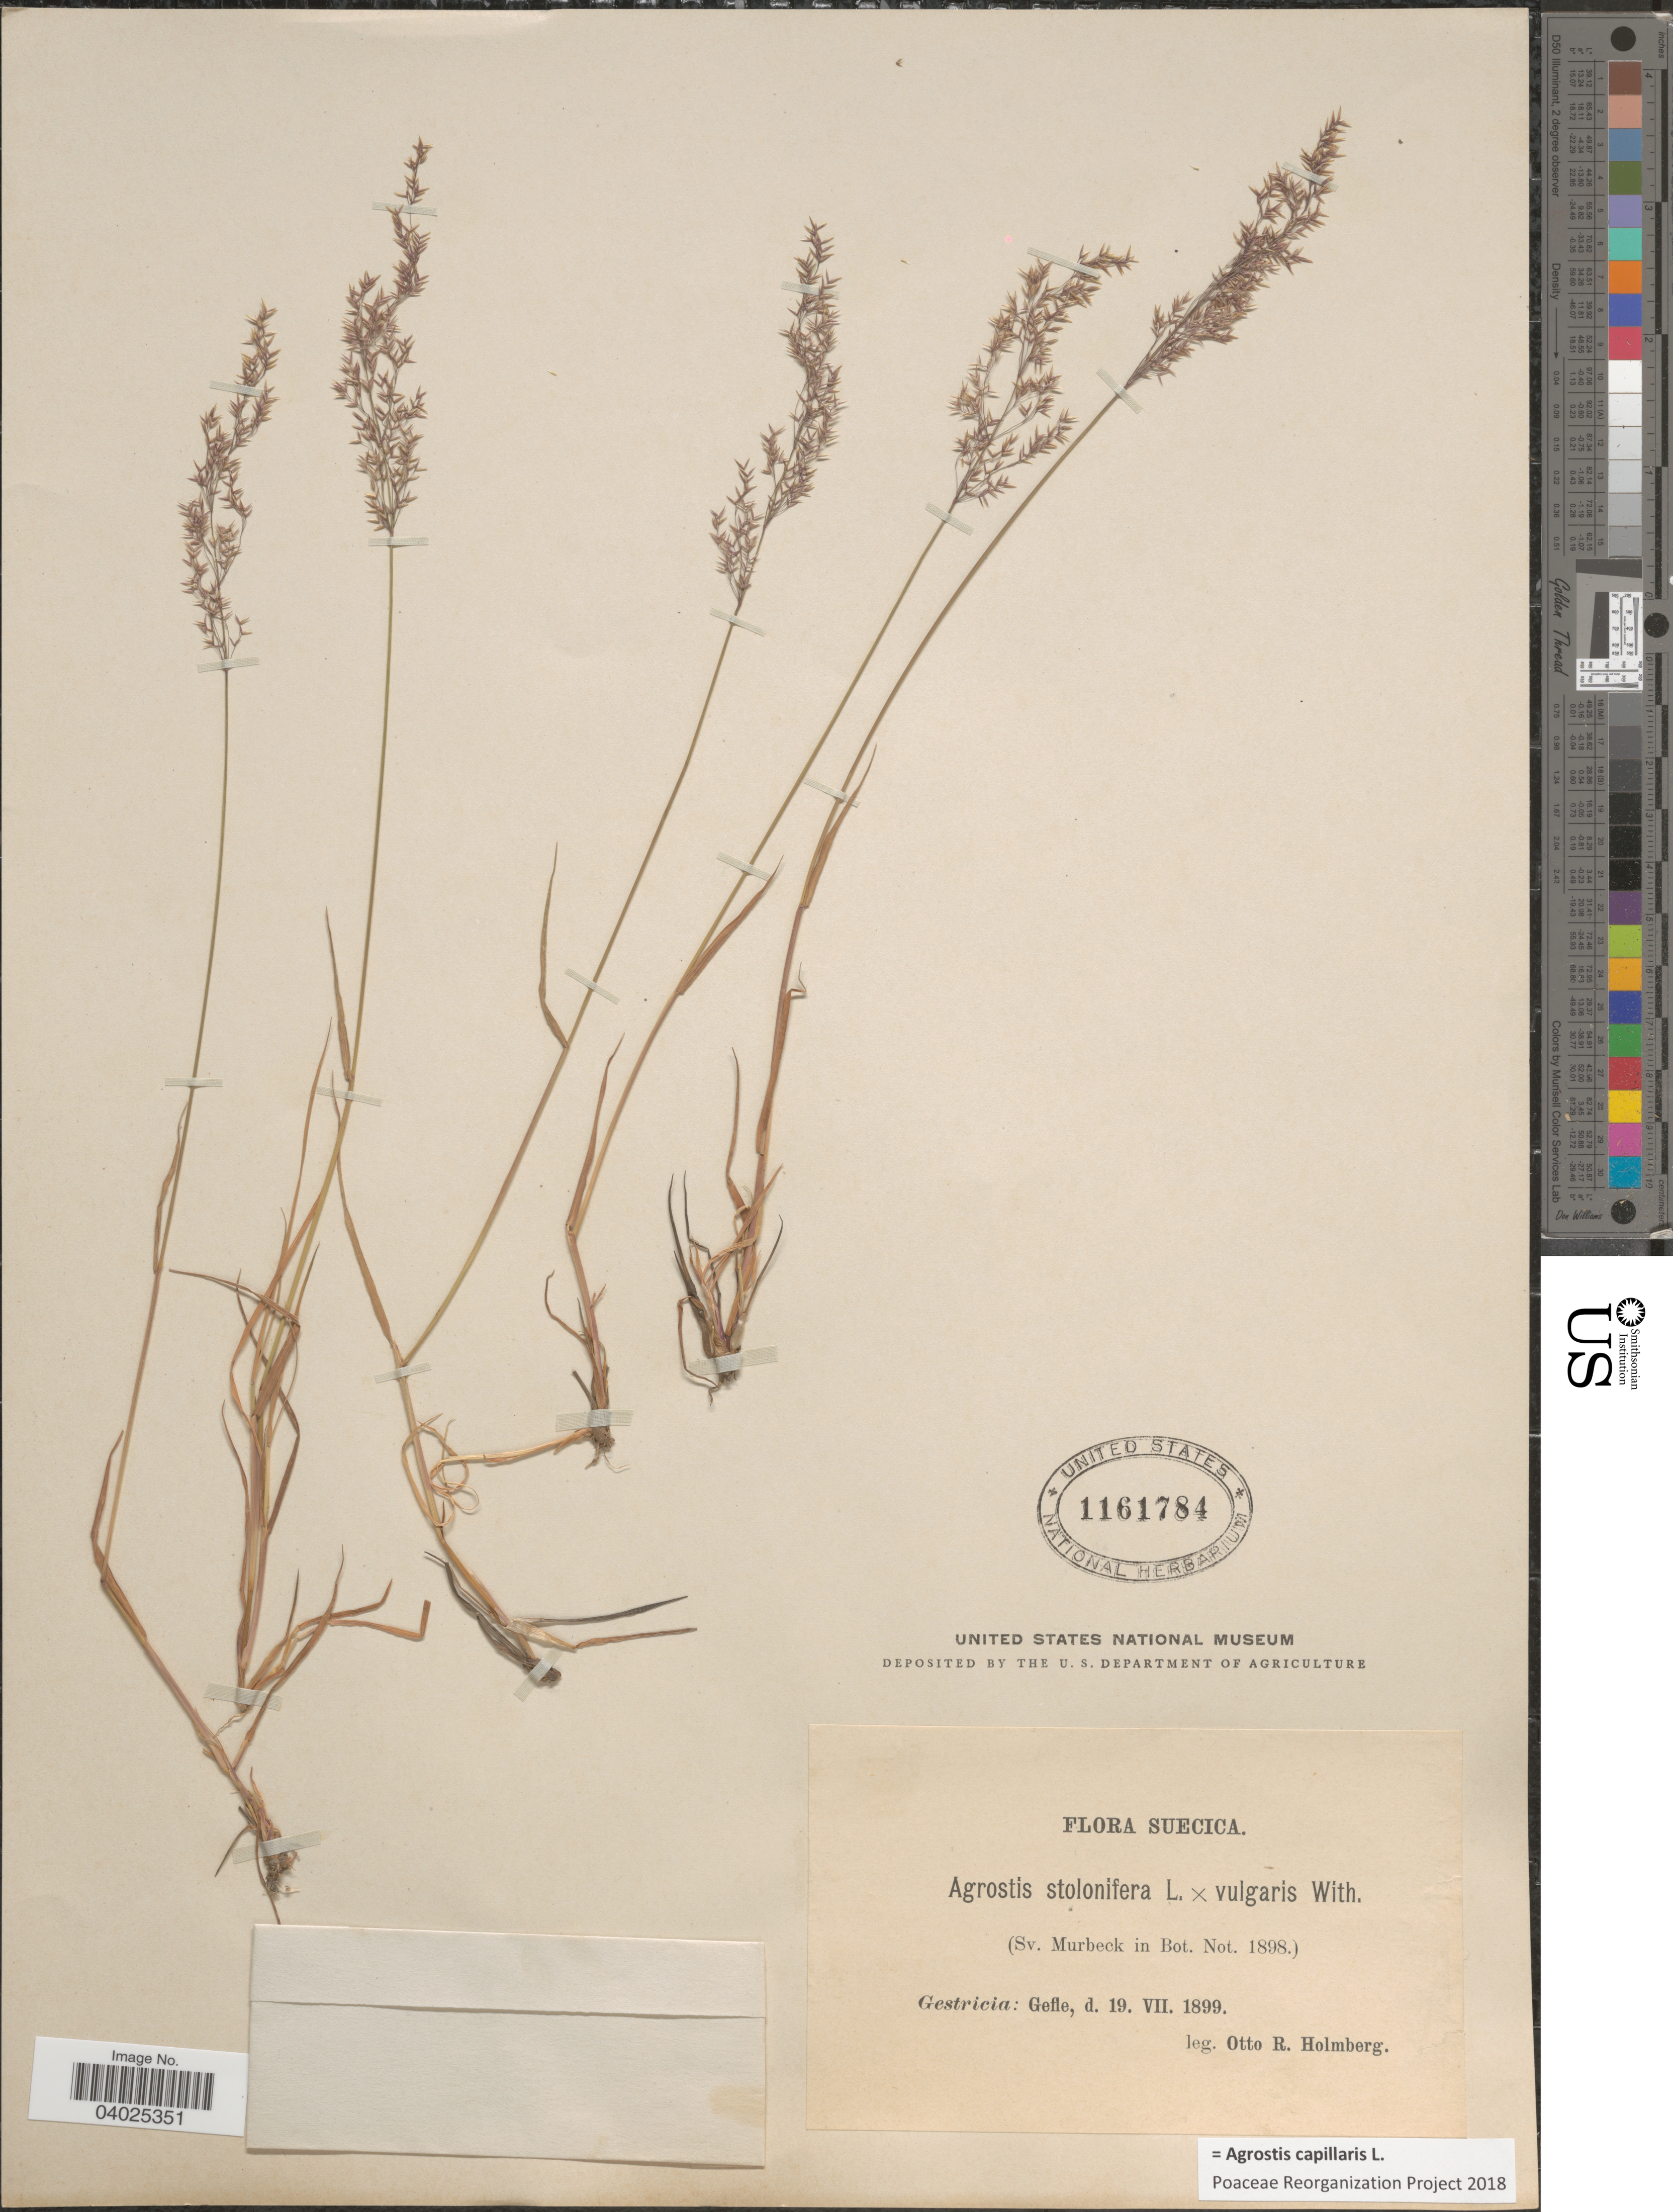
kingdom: Plantae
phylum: Tracheophyta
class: Liliopsida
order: Poales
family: Poaceae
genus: Agrostis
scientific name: Agrostis capillaris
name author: L.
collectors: O. Holmberg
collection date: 1899-07-19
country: Sweden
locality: Suecica. Gestricia: Gefle.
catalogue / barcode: US 1161784